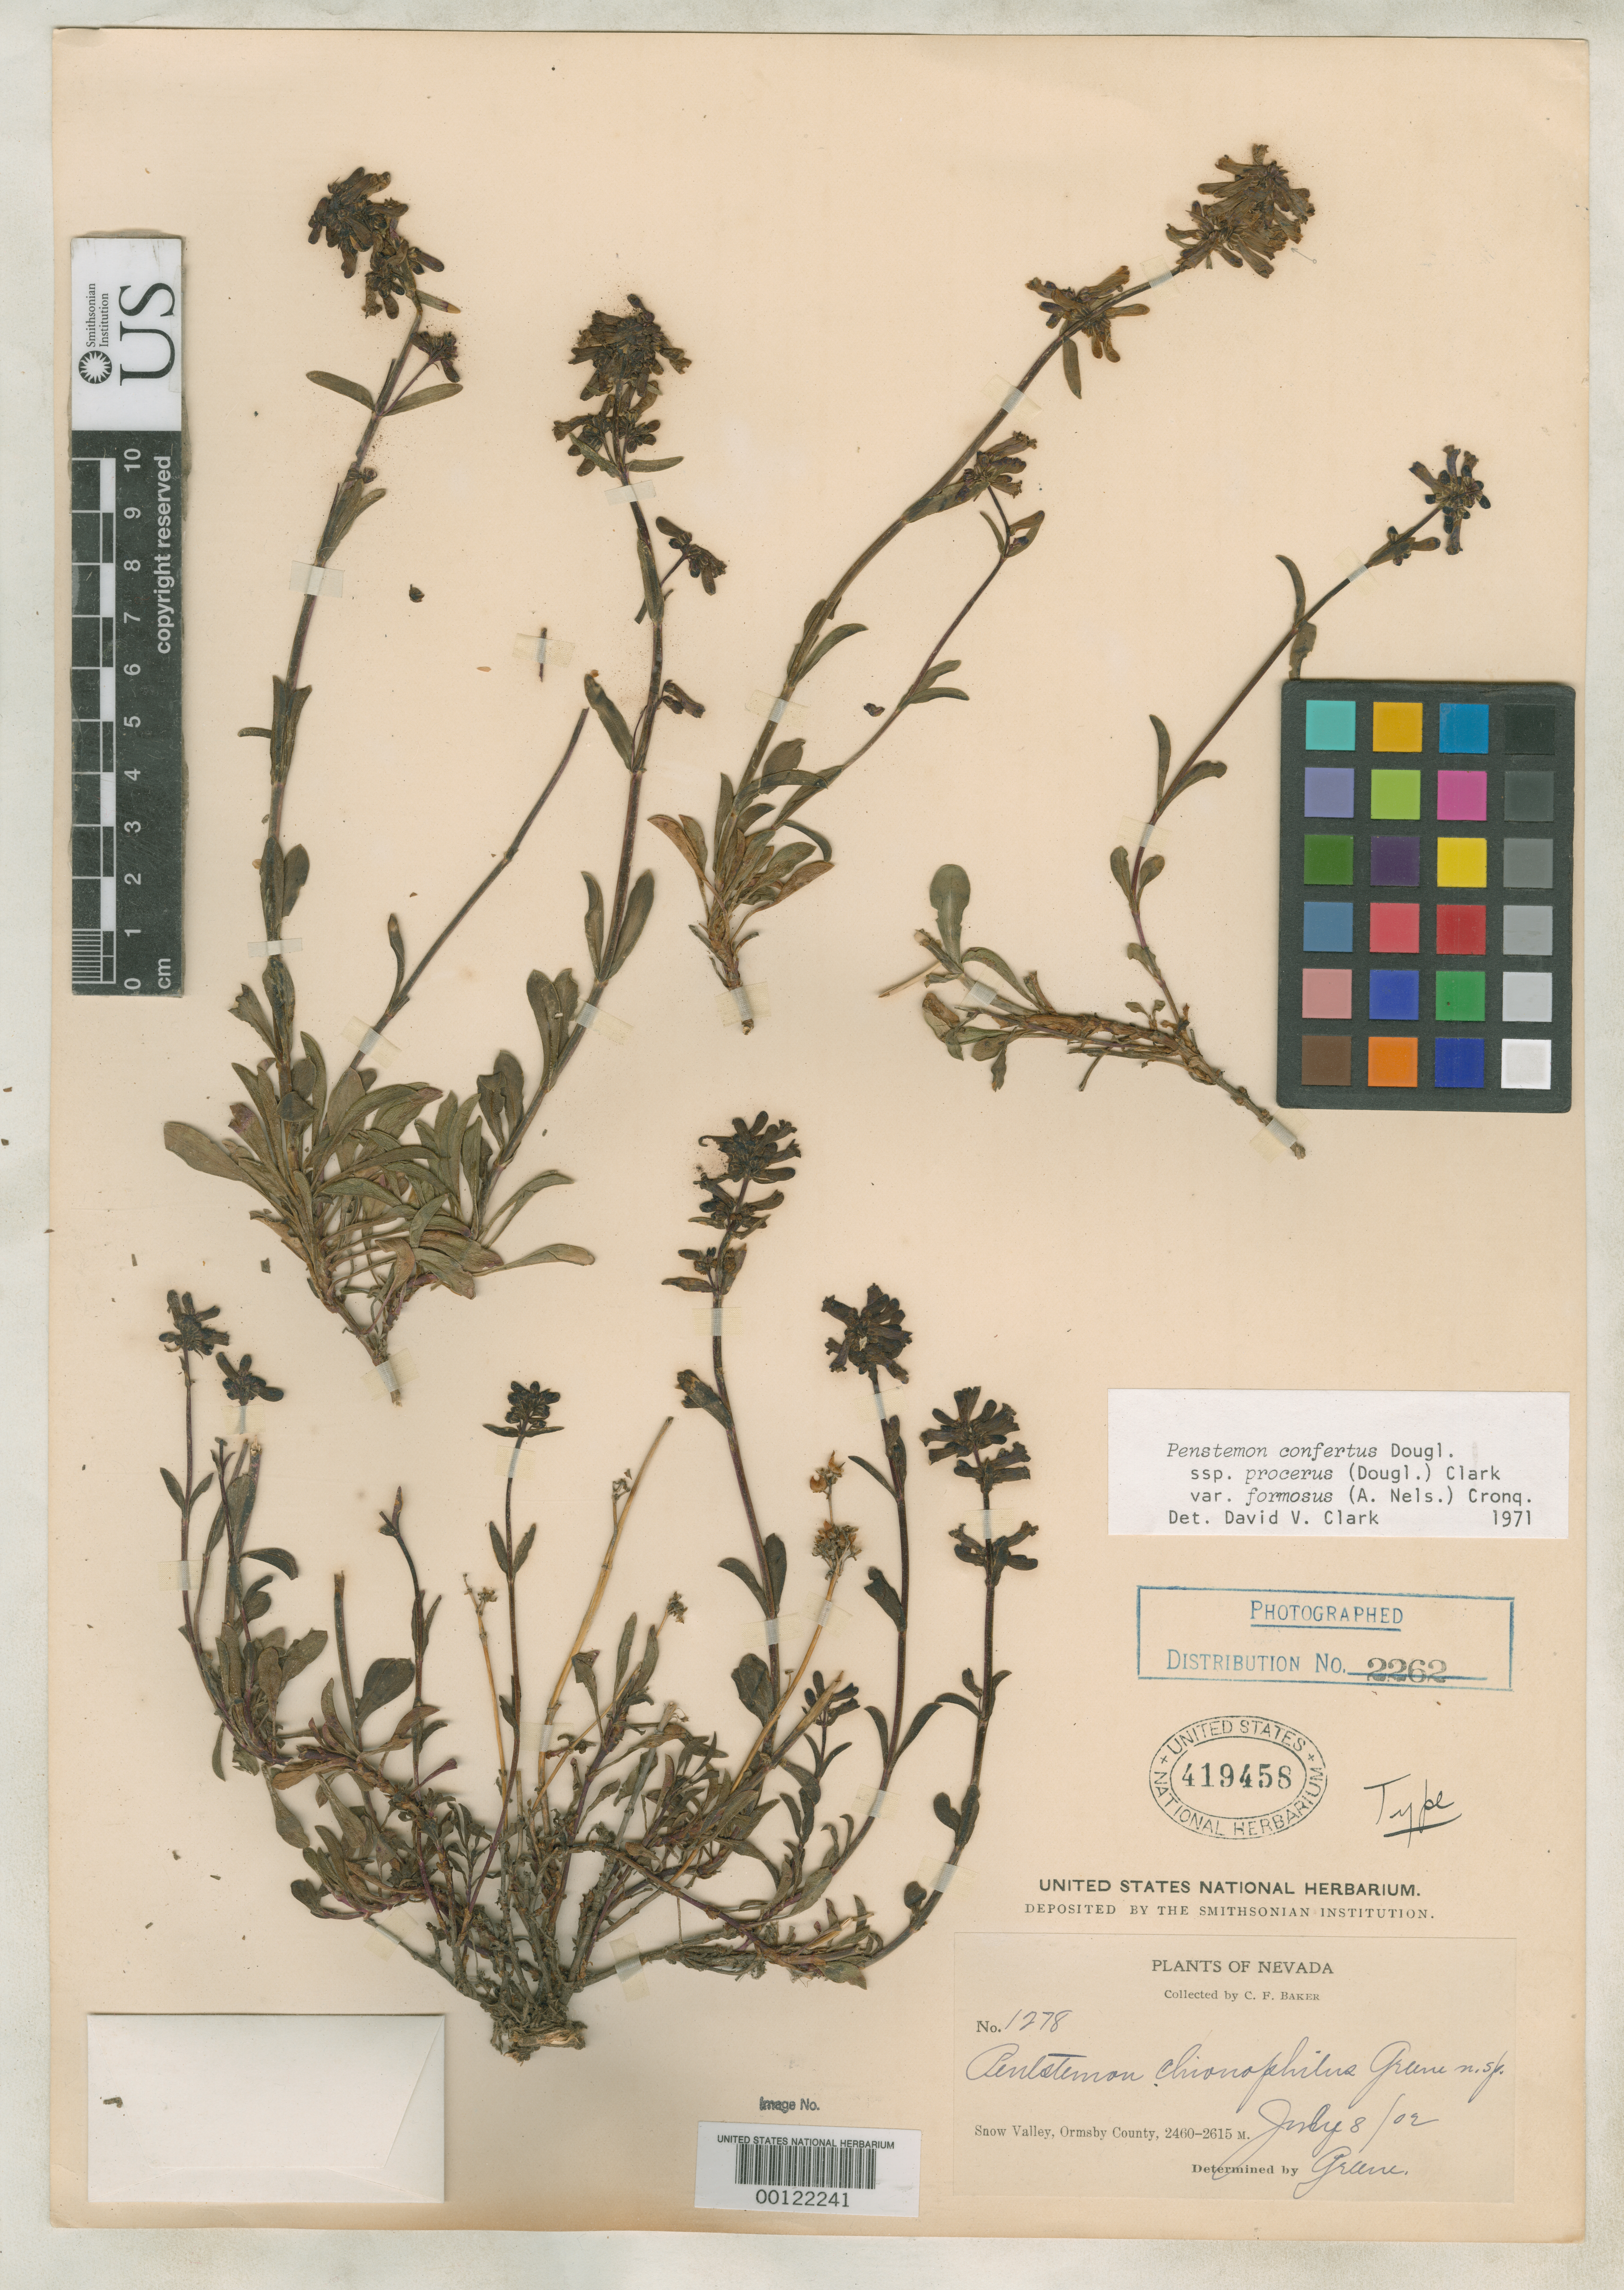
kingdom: Plantae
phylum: Tracheophyta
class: Magnoliopsida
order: Lamiales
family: Plantaginaceae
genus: Penstemon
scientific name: Penstemon chionophilus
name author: Greene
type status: Holotype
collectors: C. F. Baker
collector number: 1278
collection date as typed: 08 Jul 1902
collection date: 1902-07-08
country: United States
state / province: Nevada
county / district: Ormsby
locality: Snow Valley.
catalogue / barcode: US 419458